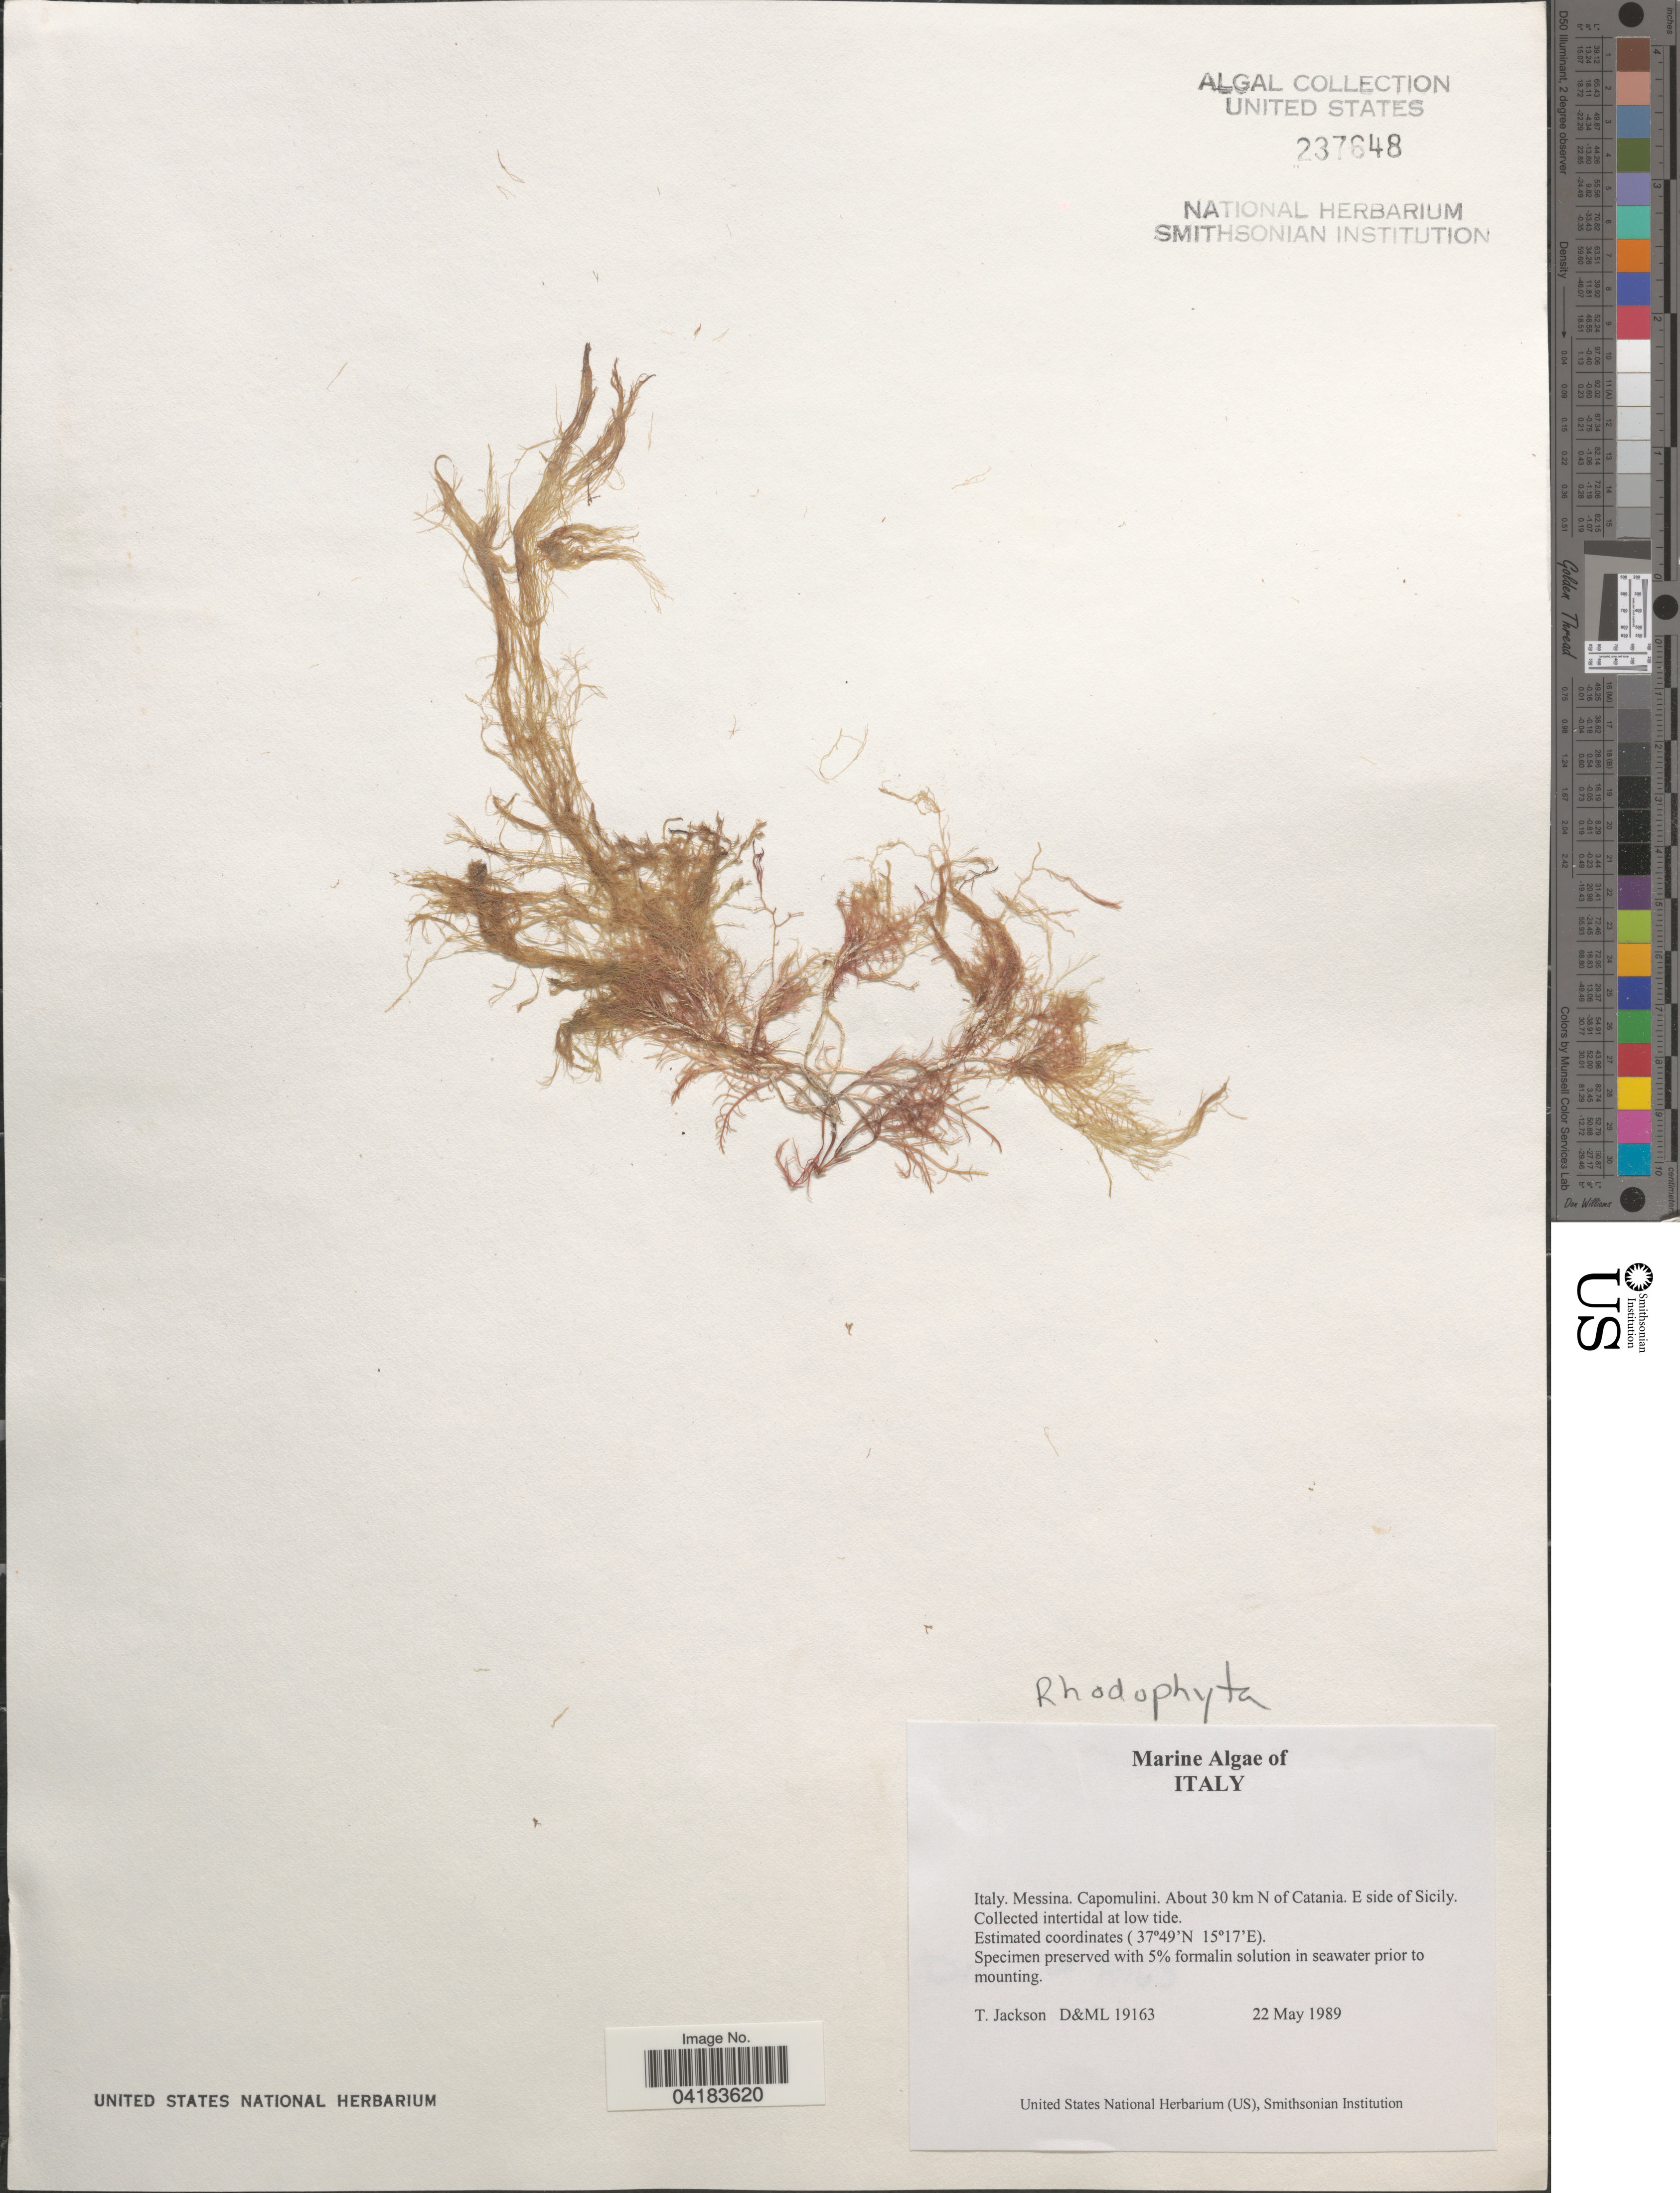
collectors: T. Jackson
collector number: D&ML19163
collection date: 1989-05-22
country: Italy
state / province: Siciliana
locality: Messina. Capomulini. About 30 km N of Catania. E side of Sicily.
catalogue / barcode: US 237648